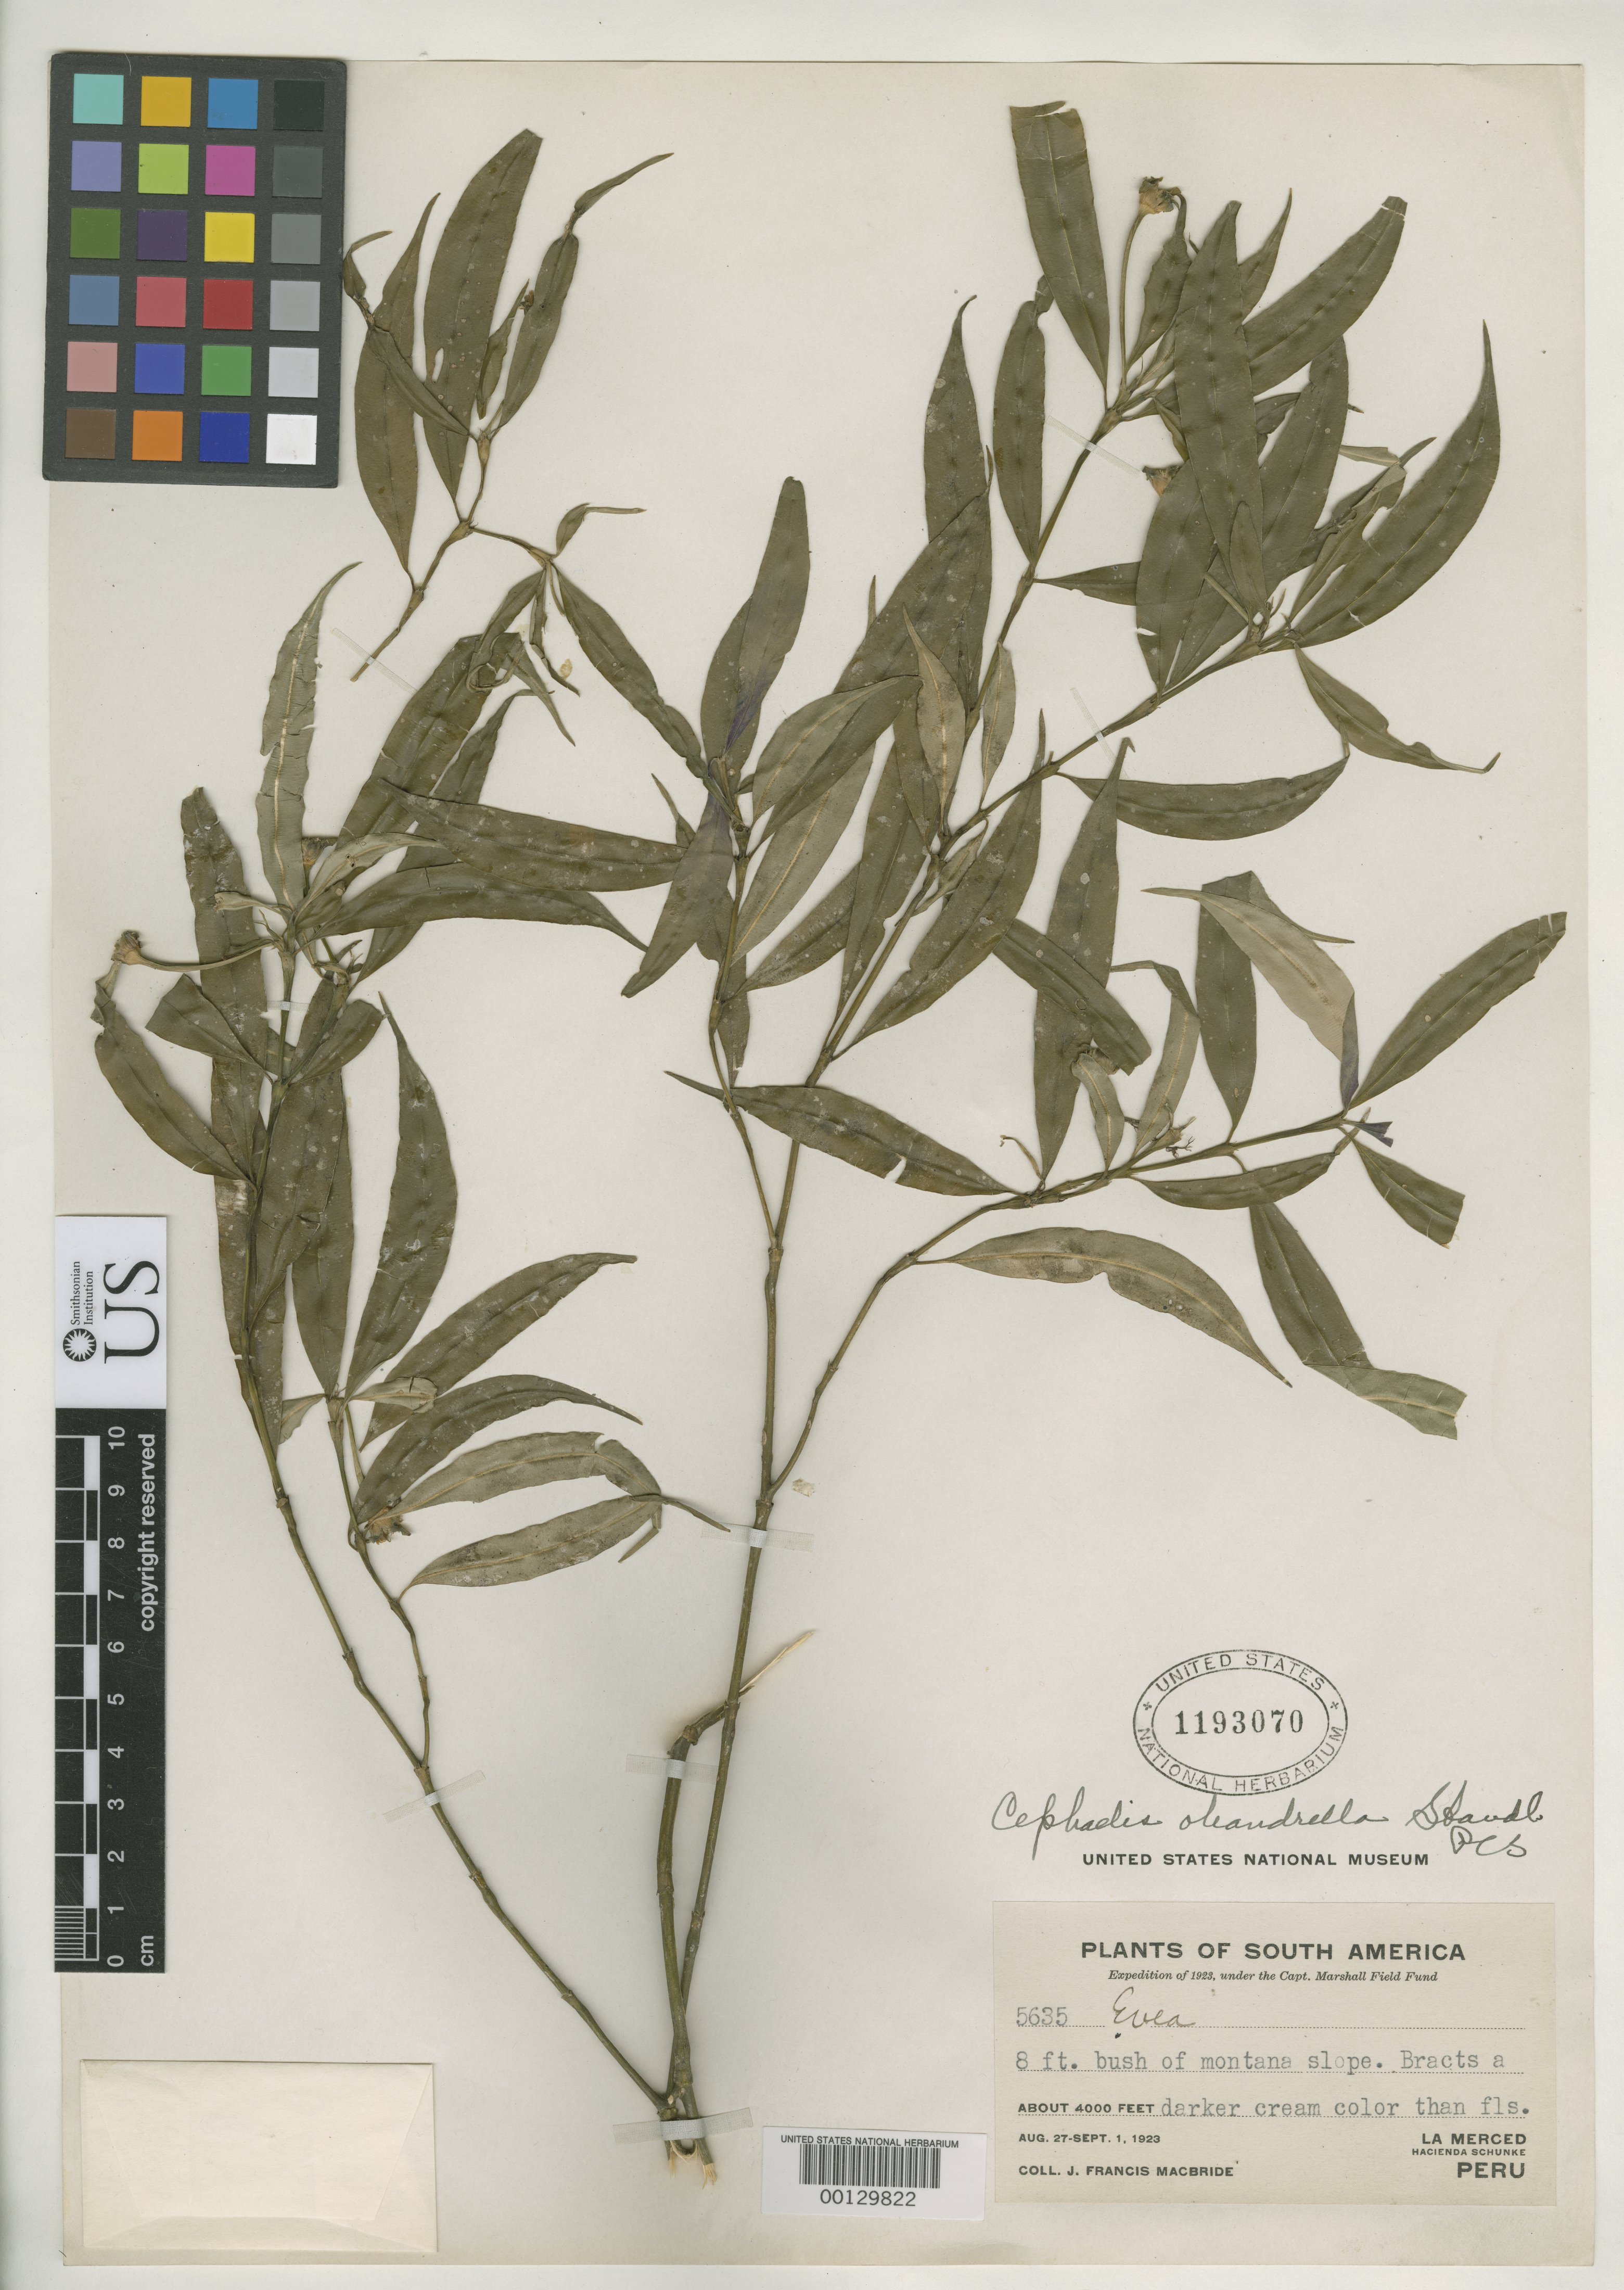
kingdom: Plantae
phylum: Tracheophyta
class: Magnoliopsida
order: Gentianales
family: Rubiaceae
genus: Cephaelis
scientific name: Cephaelis oleandrella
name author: Standl.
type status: Isotype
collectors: J. F. Macbride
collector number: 5635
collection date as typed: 27 Aug 1923 to 01 Sep 1923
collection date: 1923-08-27/1923-09-01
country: Peru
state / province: Junín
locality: La Merced.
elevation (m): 1200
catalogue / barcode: US 1193070